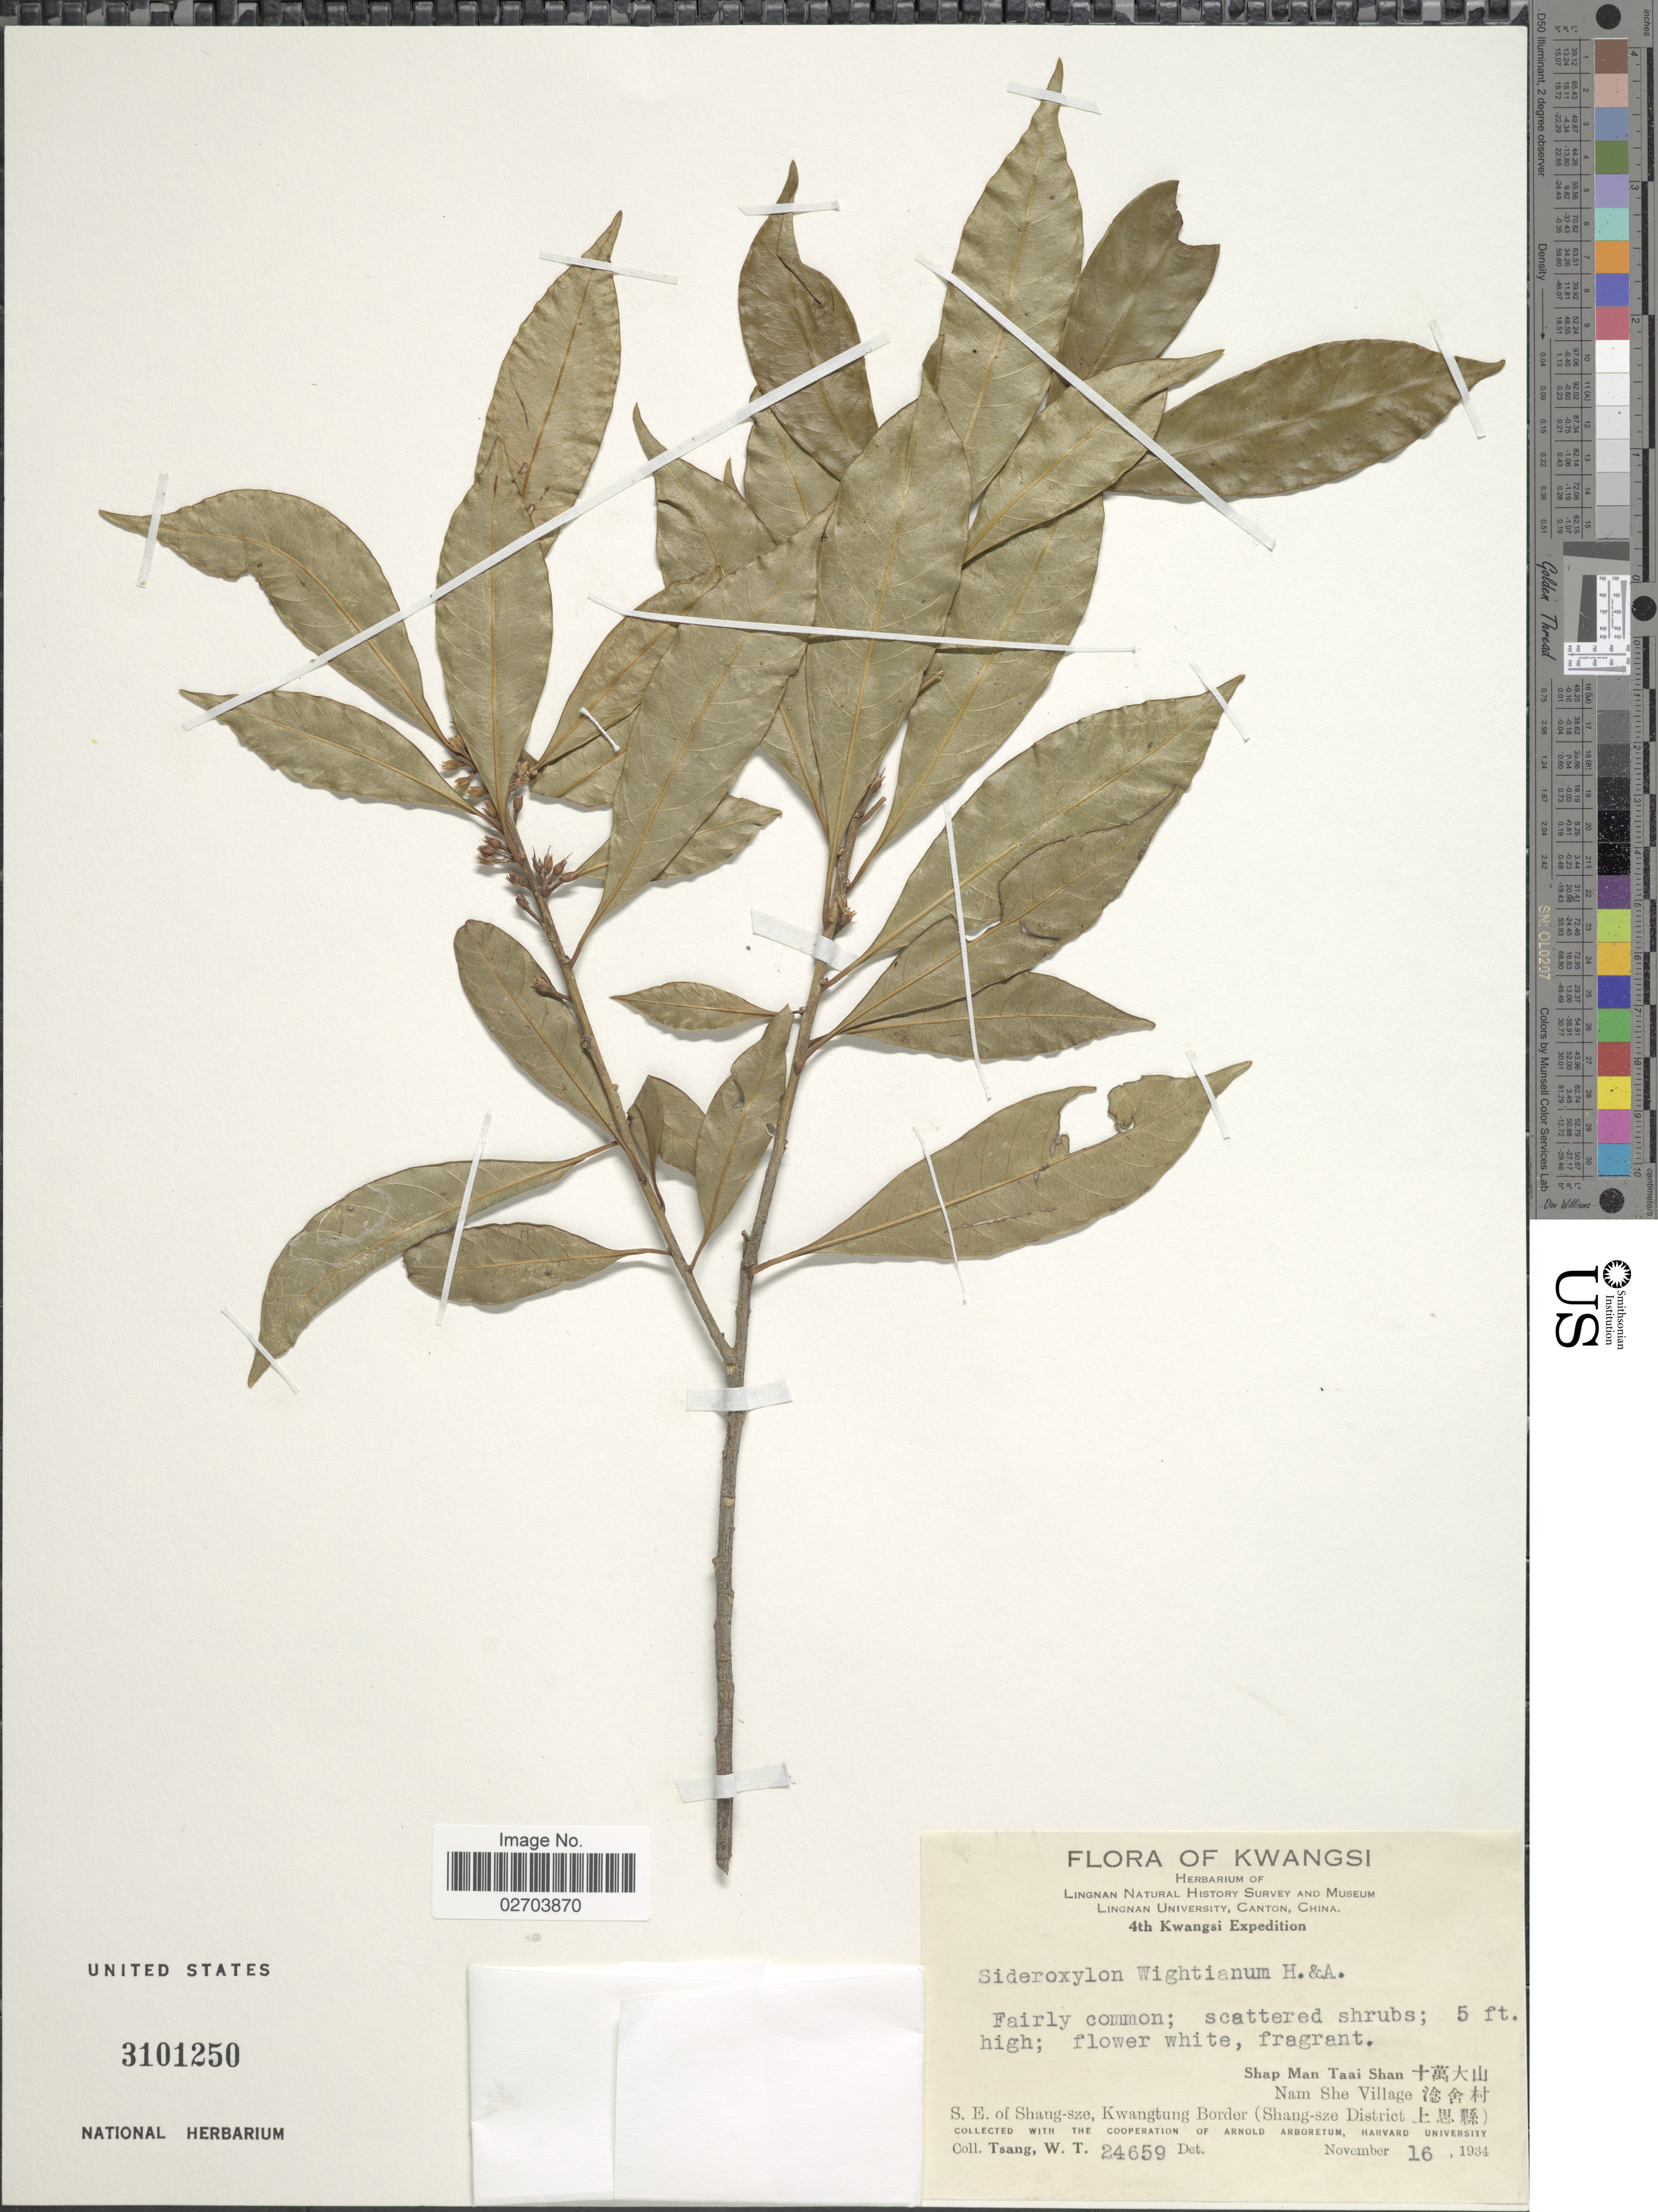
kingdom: Plantae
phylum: Tracheophyta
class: Magnoliopsida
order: Ericales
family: Sapotaceae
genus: Sideroxylon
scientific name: Sideroxylon wightianum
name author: Hook. & Arn.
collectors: W. T. Tsang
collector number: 24659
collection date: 1934-11-16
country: China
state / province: Guangxi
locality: Kwangsi. Shap Man Taai Shan. Nam She Village. S.E. of Shang-sze, Kwangtung Border (Shang-sze District)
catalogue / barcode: US 3101250